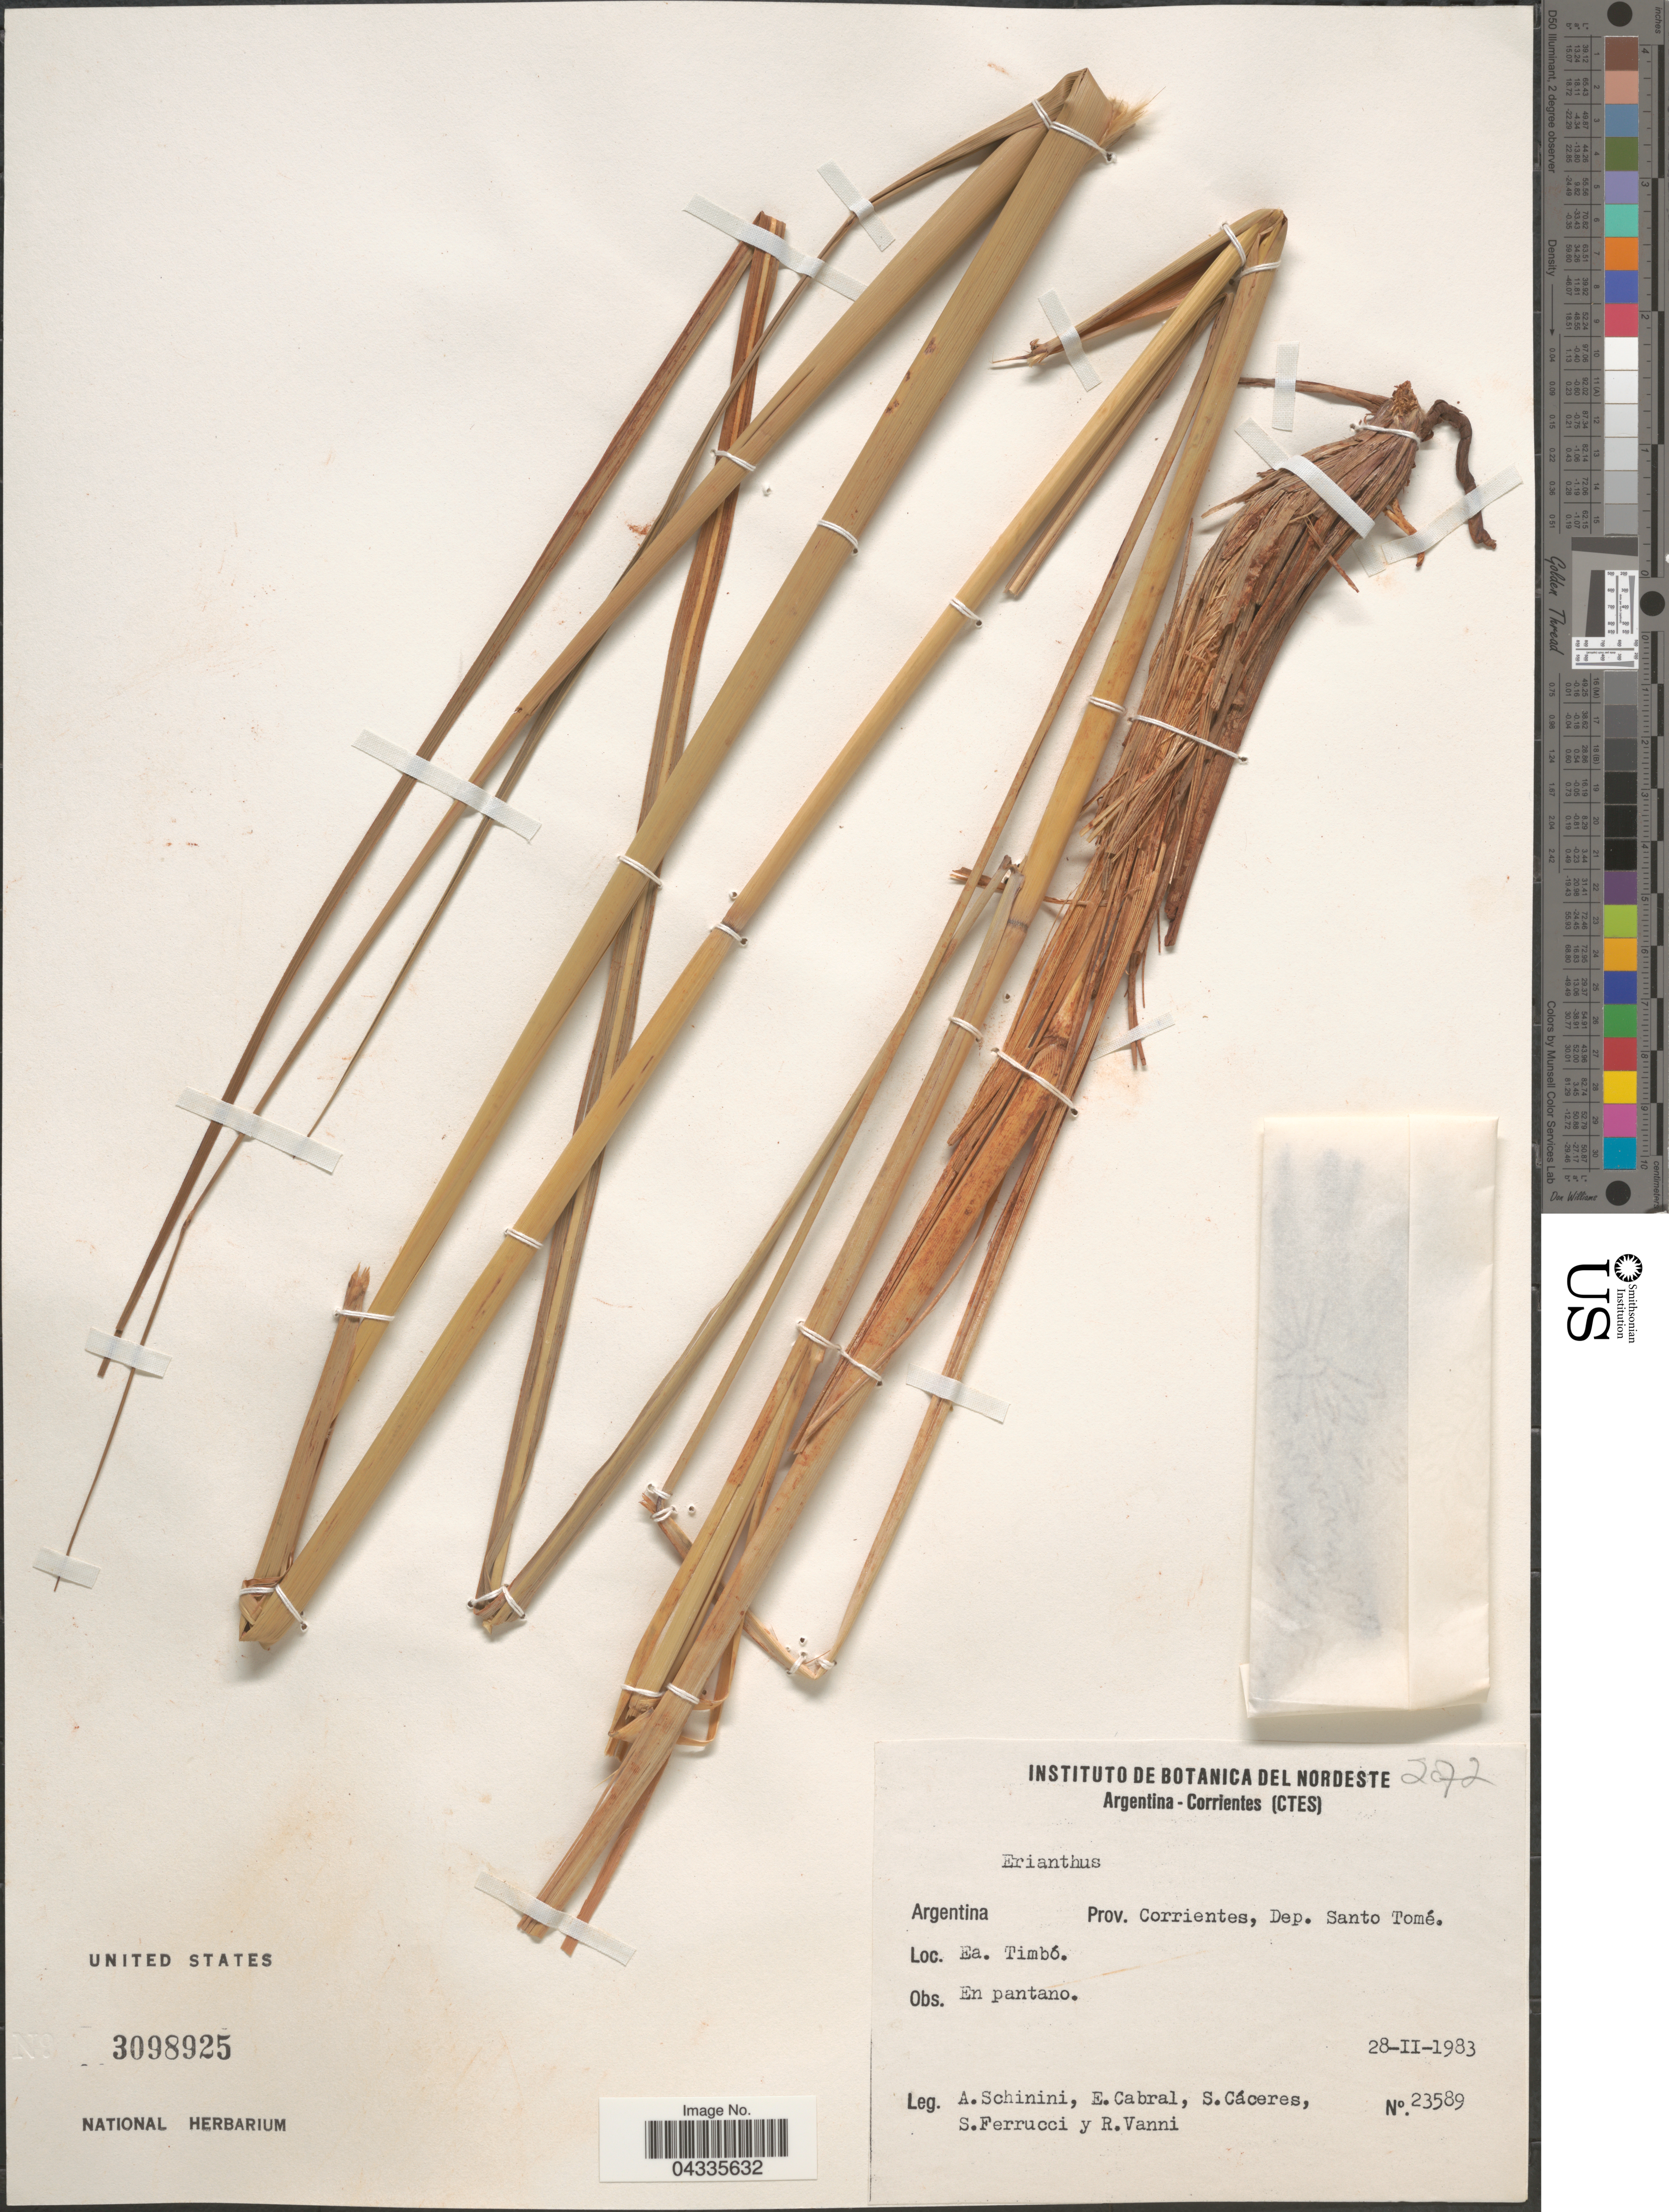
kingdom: Plantae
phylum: Tracheophyta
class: Liliopsida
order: Poales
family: Poaceae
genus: Erianthus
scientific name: Erianthus sp.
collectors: A. Schinini, E. Cabral, S. Caceres, S. Ferrucci & R. Vanni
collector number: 23589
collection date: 1983-02-28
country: Argentina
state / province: Corrientes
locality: Dep. Santo Tomé. Ea. Timbó.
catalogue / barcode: US 3098925